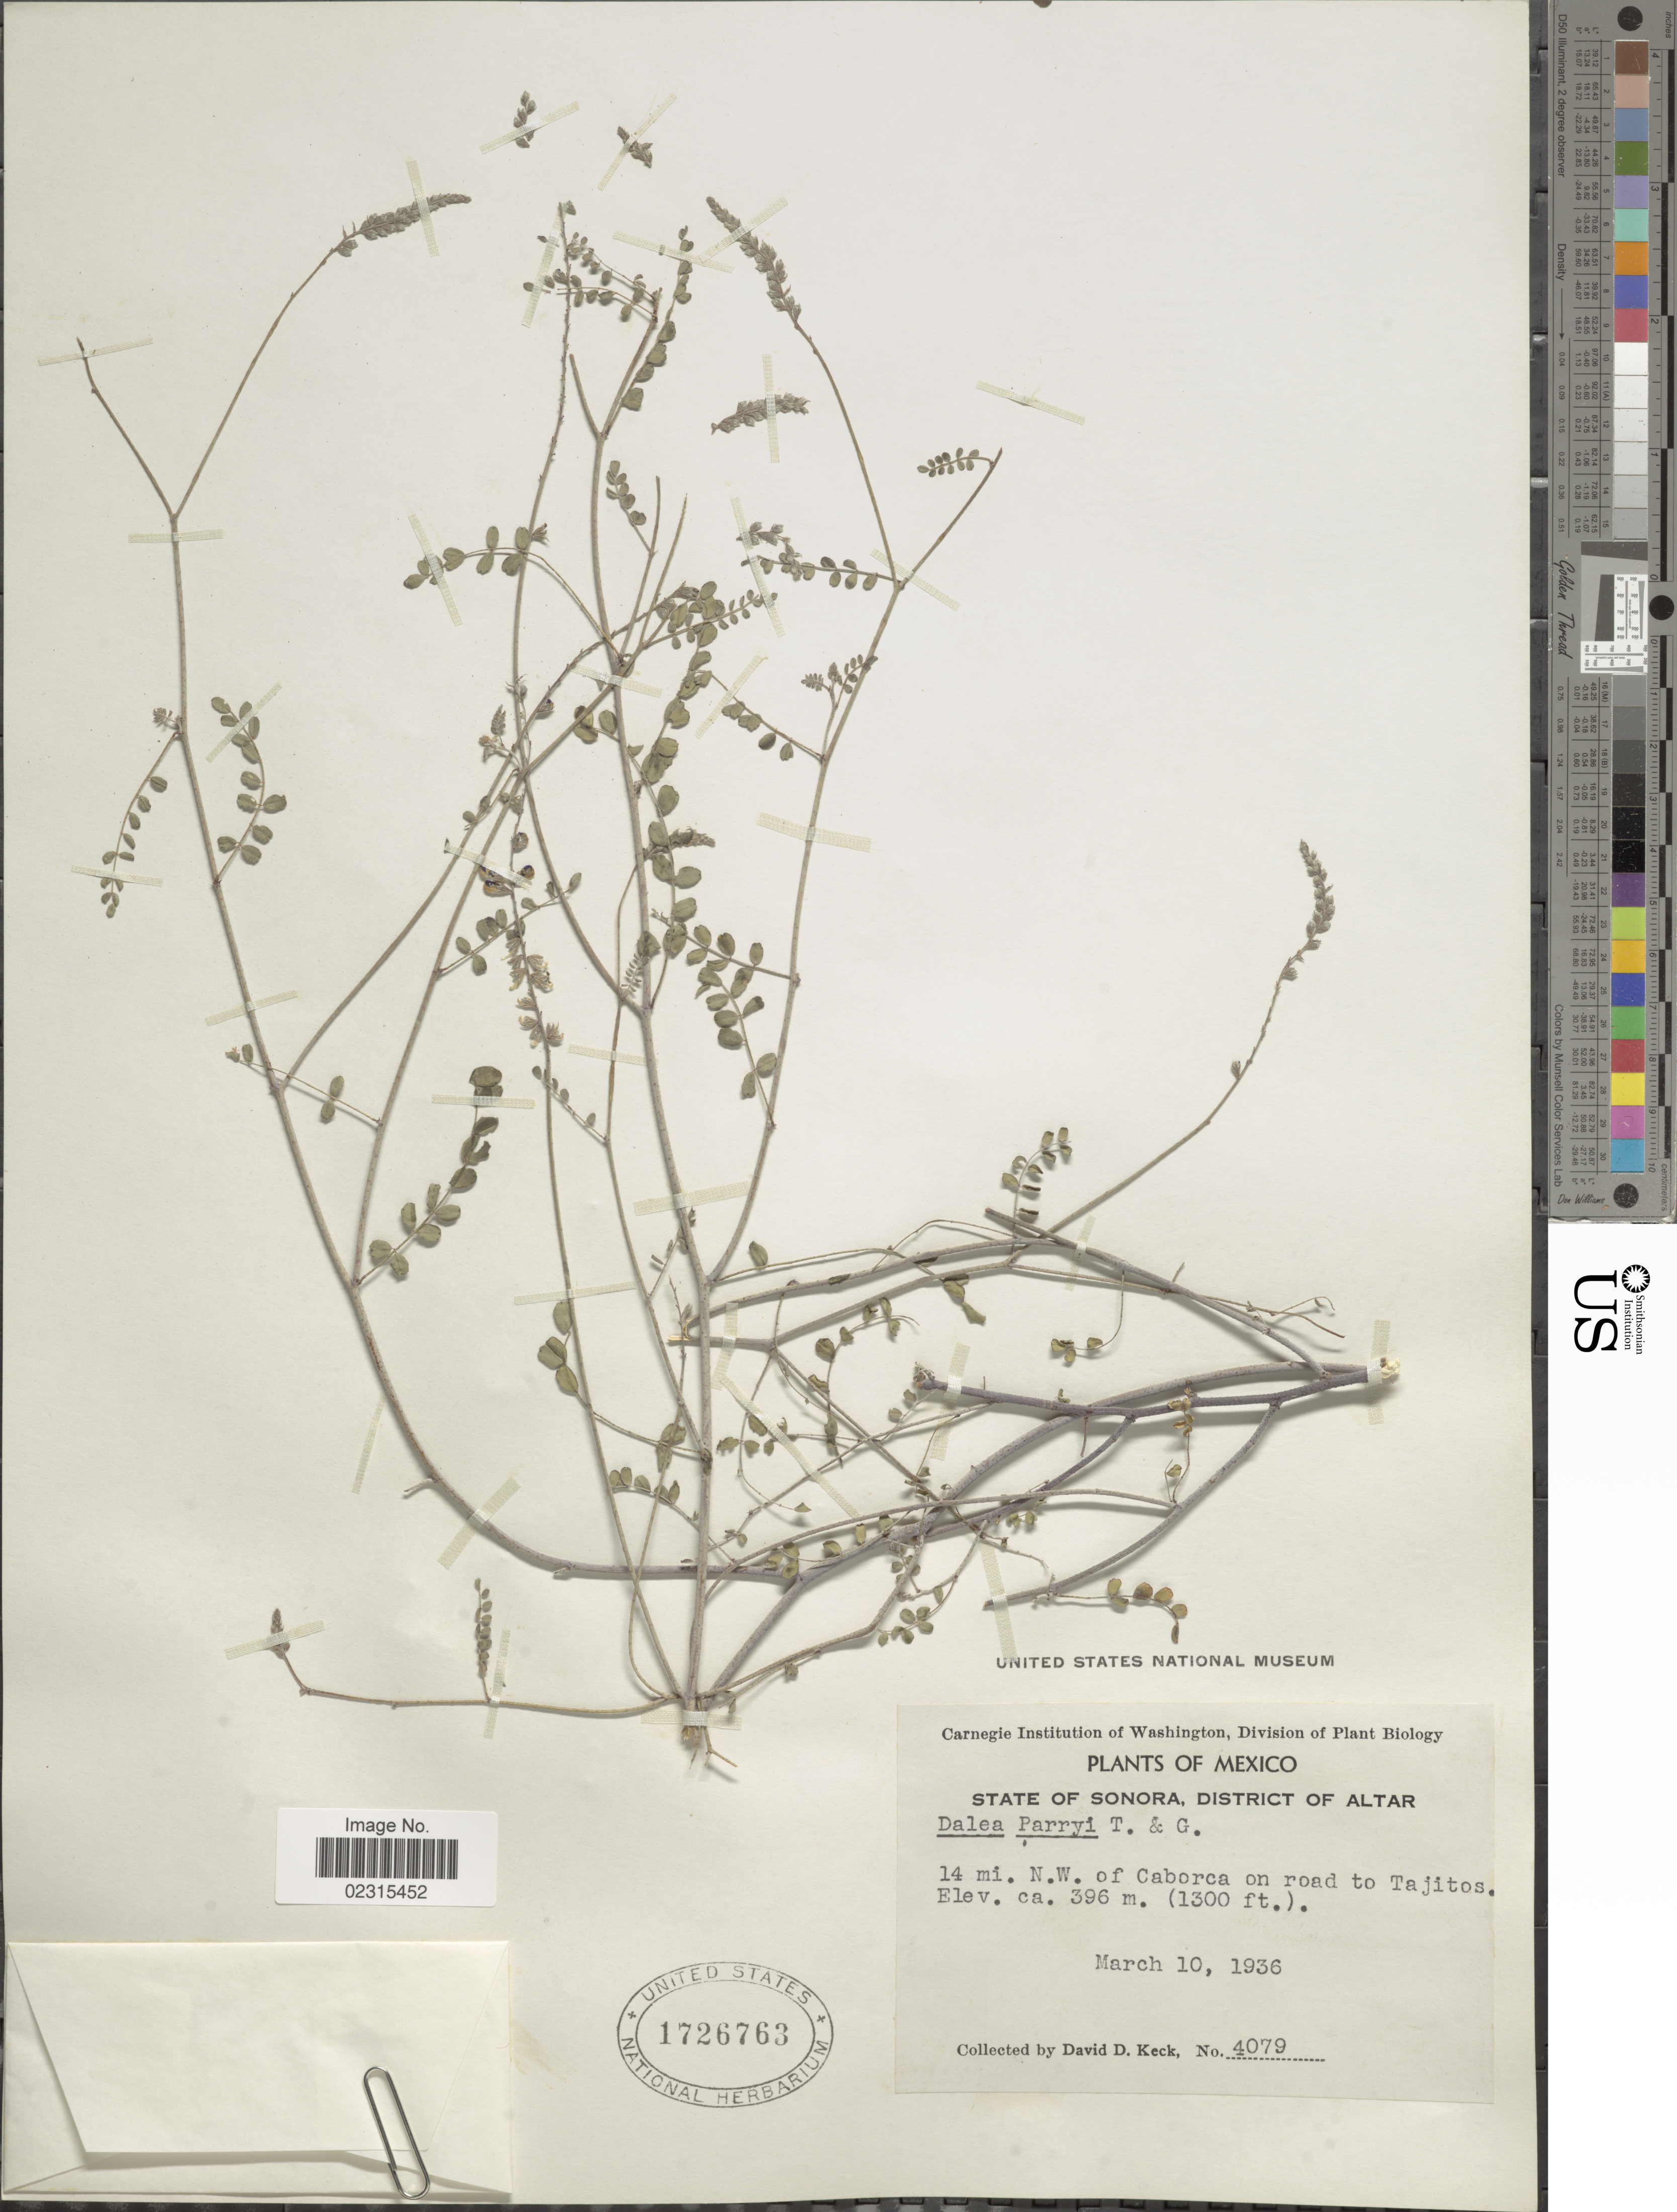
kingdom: Plantae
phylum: Tracheophyta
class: Magnoliopsida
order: Fabales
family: Fabaceae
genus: Marina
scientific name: Marina parryi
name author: (Torr. & A. Gray) Barneby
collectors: D. D. Keck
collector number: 4079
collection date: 1936-03-10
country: Mexico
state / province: Sonora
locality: District of Altar. 14 mi N.W. of Caborca on road to Tajitos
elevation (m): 396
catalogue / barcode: US 1726763